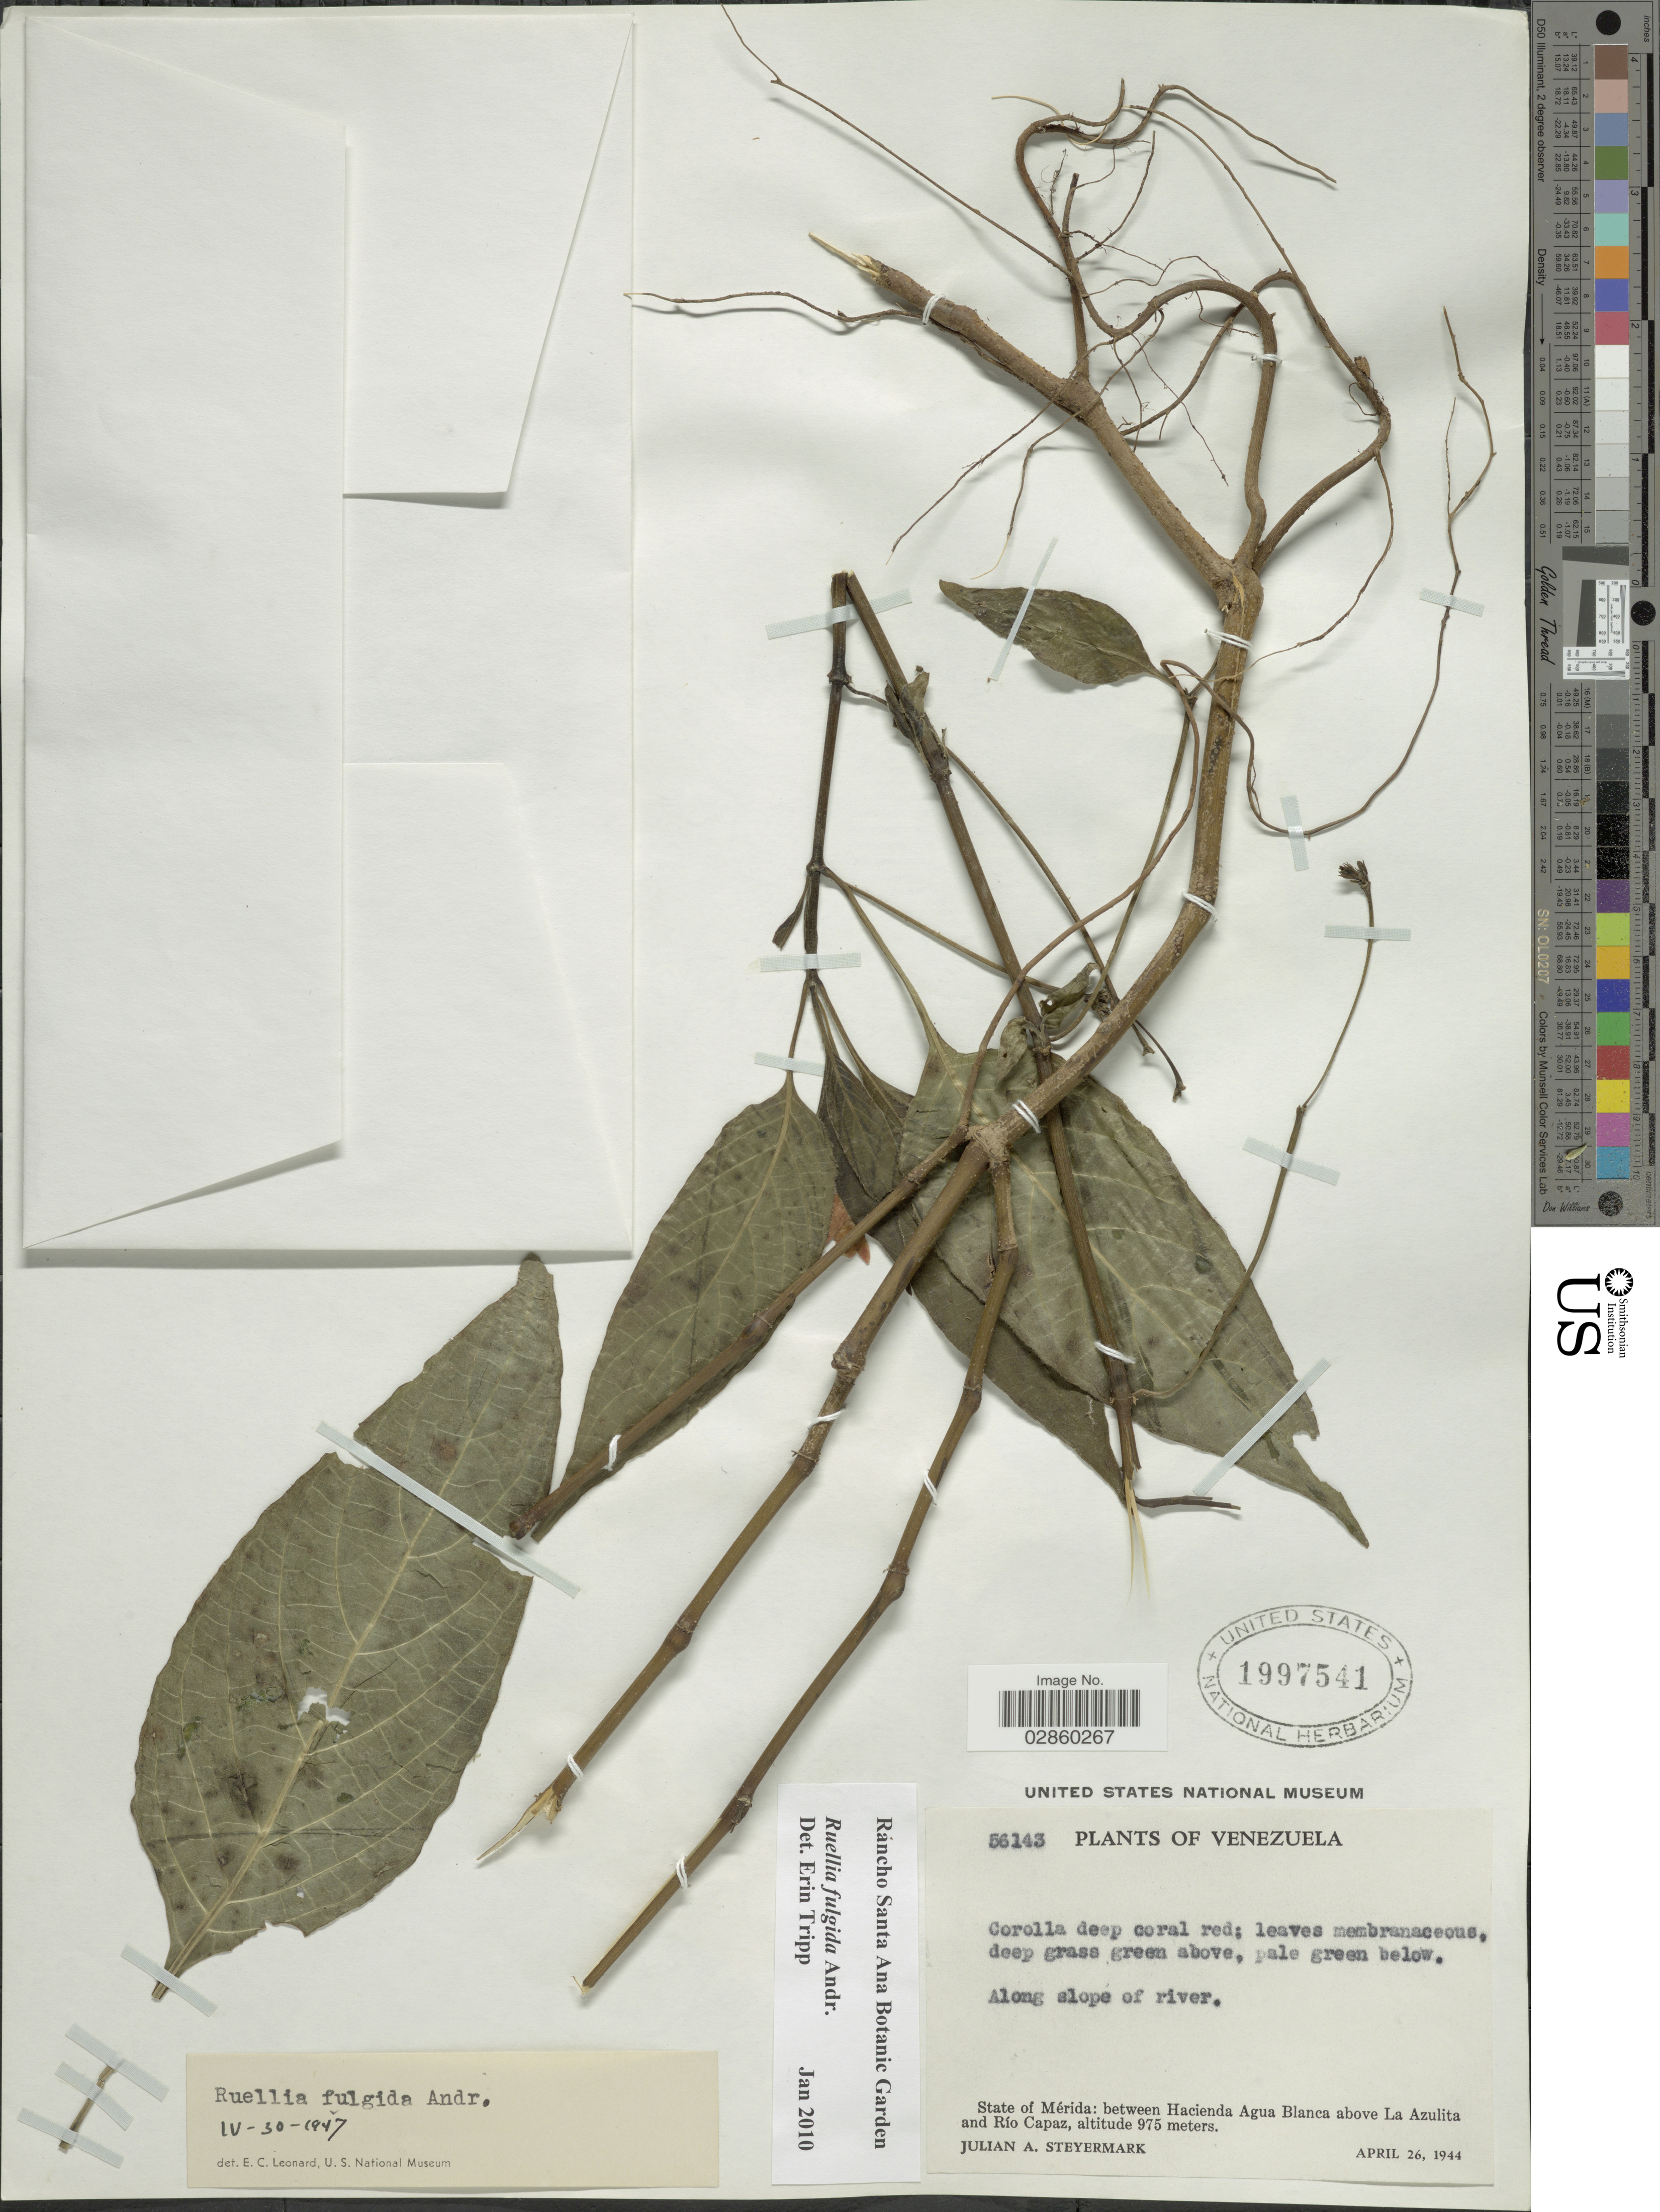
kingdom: Plantae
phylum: Tracheophyta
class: Magnoliopsida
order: Lamiales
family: Acanthaceae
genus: Ruellia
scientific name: Ruellia fulgida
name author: Andrews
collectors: J. Steyermark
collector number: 56143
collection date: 1944-04-26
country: Venezuela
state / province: Mérida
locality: Along slope of river, Between Hacienda Agua Blanca above La Azulita and Río Capaz.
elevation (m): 975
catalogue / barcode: US 1997541